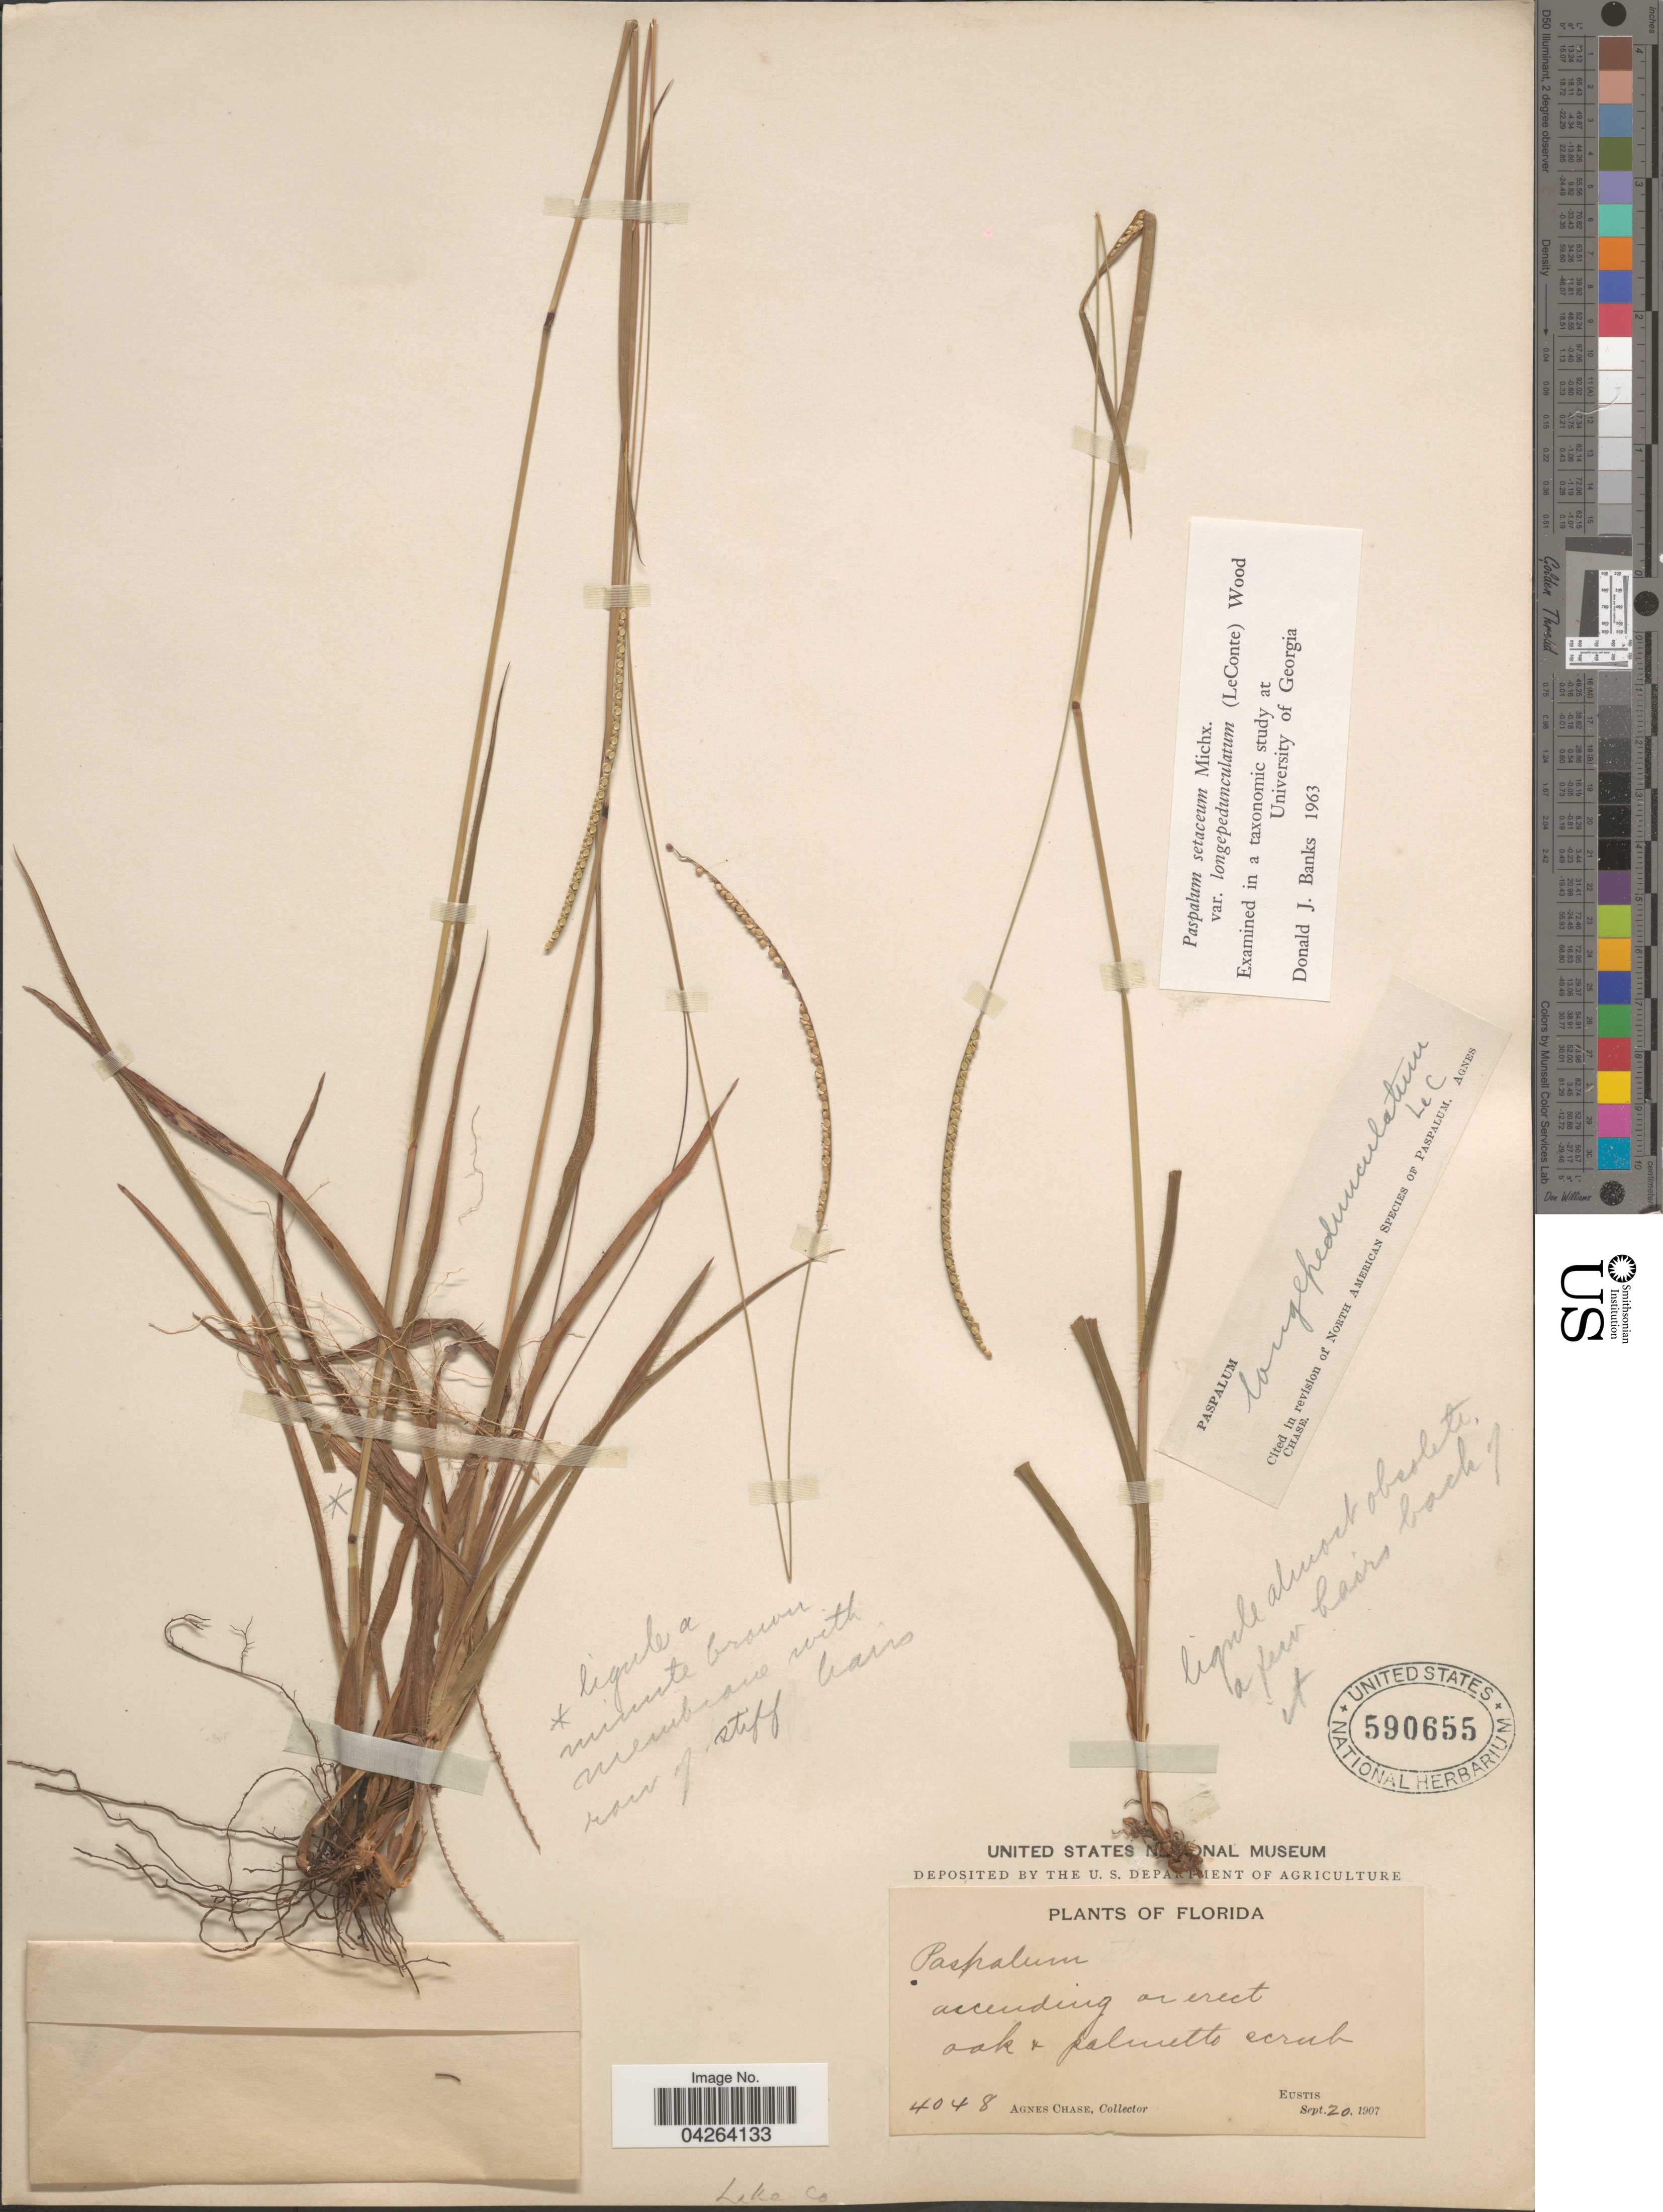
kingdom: Plantae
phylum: Tracheophyta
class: Liliopsida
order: Poales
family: Poaceae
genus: Paspalum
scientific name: Paspalum setaceum var. longipedunculatum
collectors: A. Chase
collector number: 4048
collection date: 1907-09-20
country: United States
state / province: Florida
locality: Oak & palmetto scrub. Eustis. Lake Co.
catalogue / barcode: US 590655